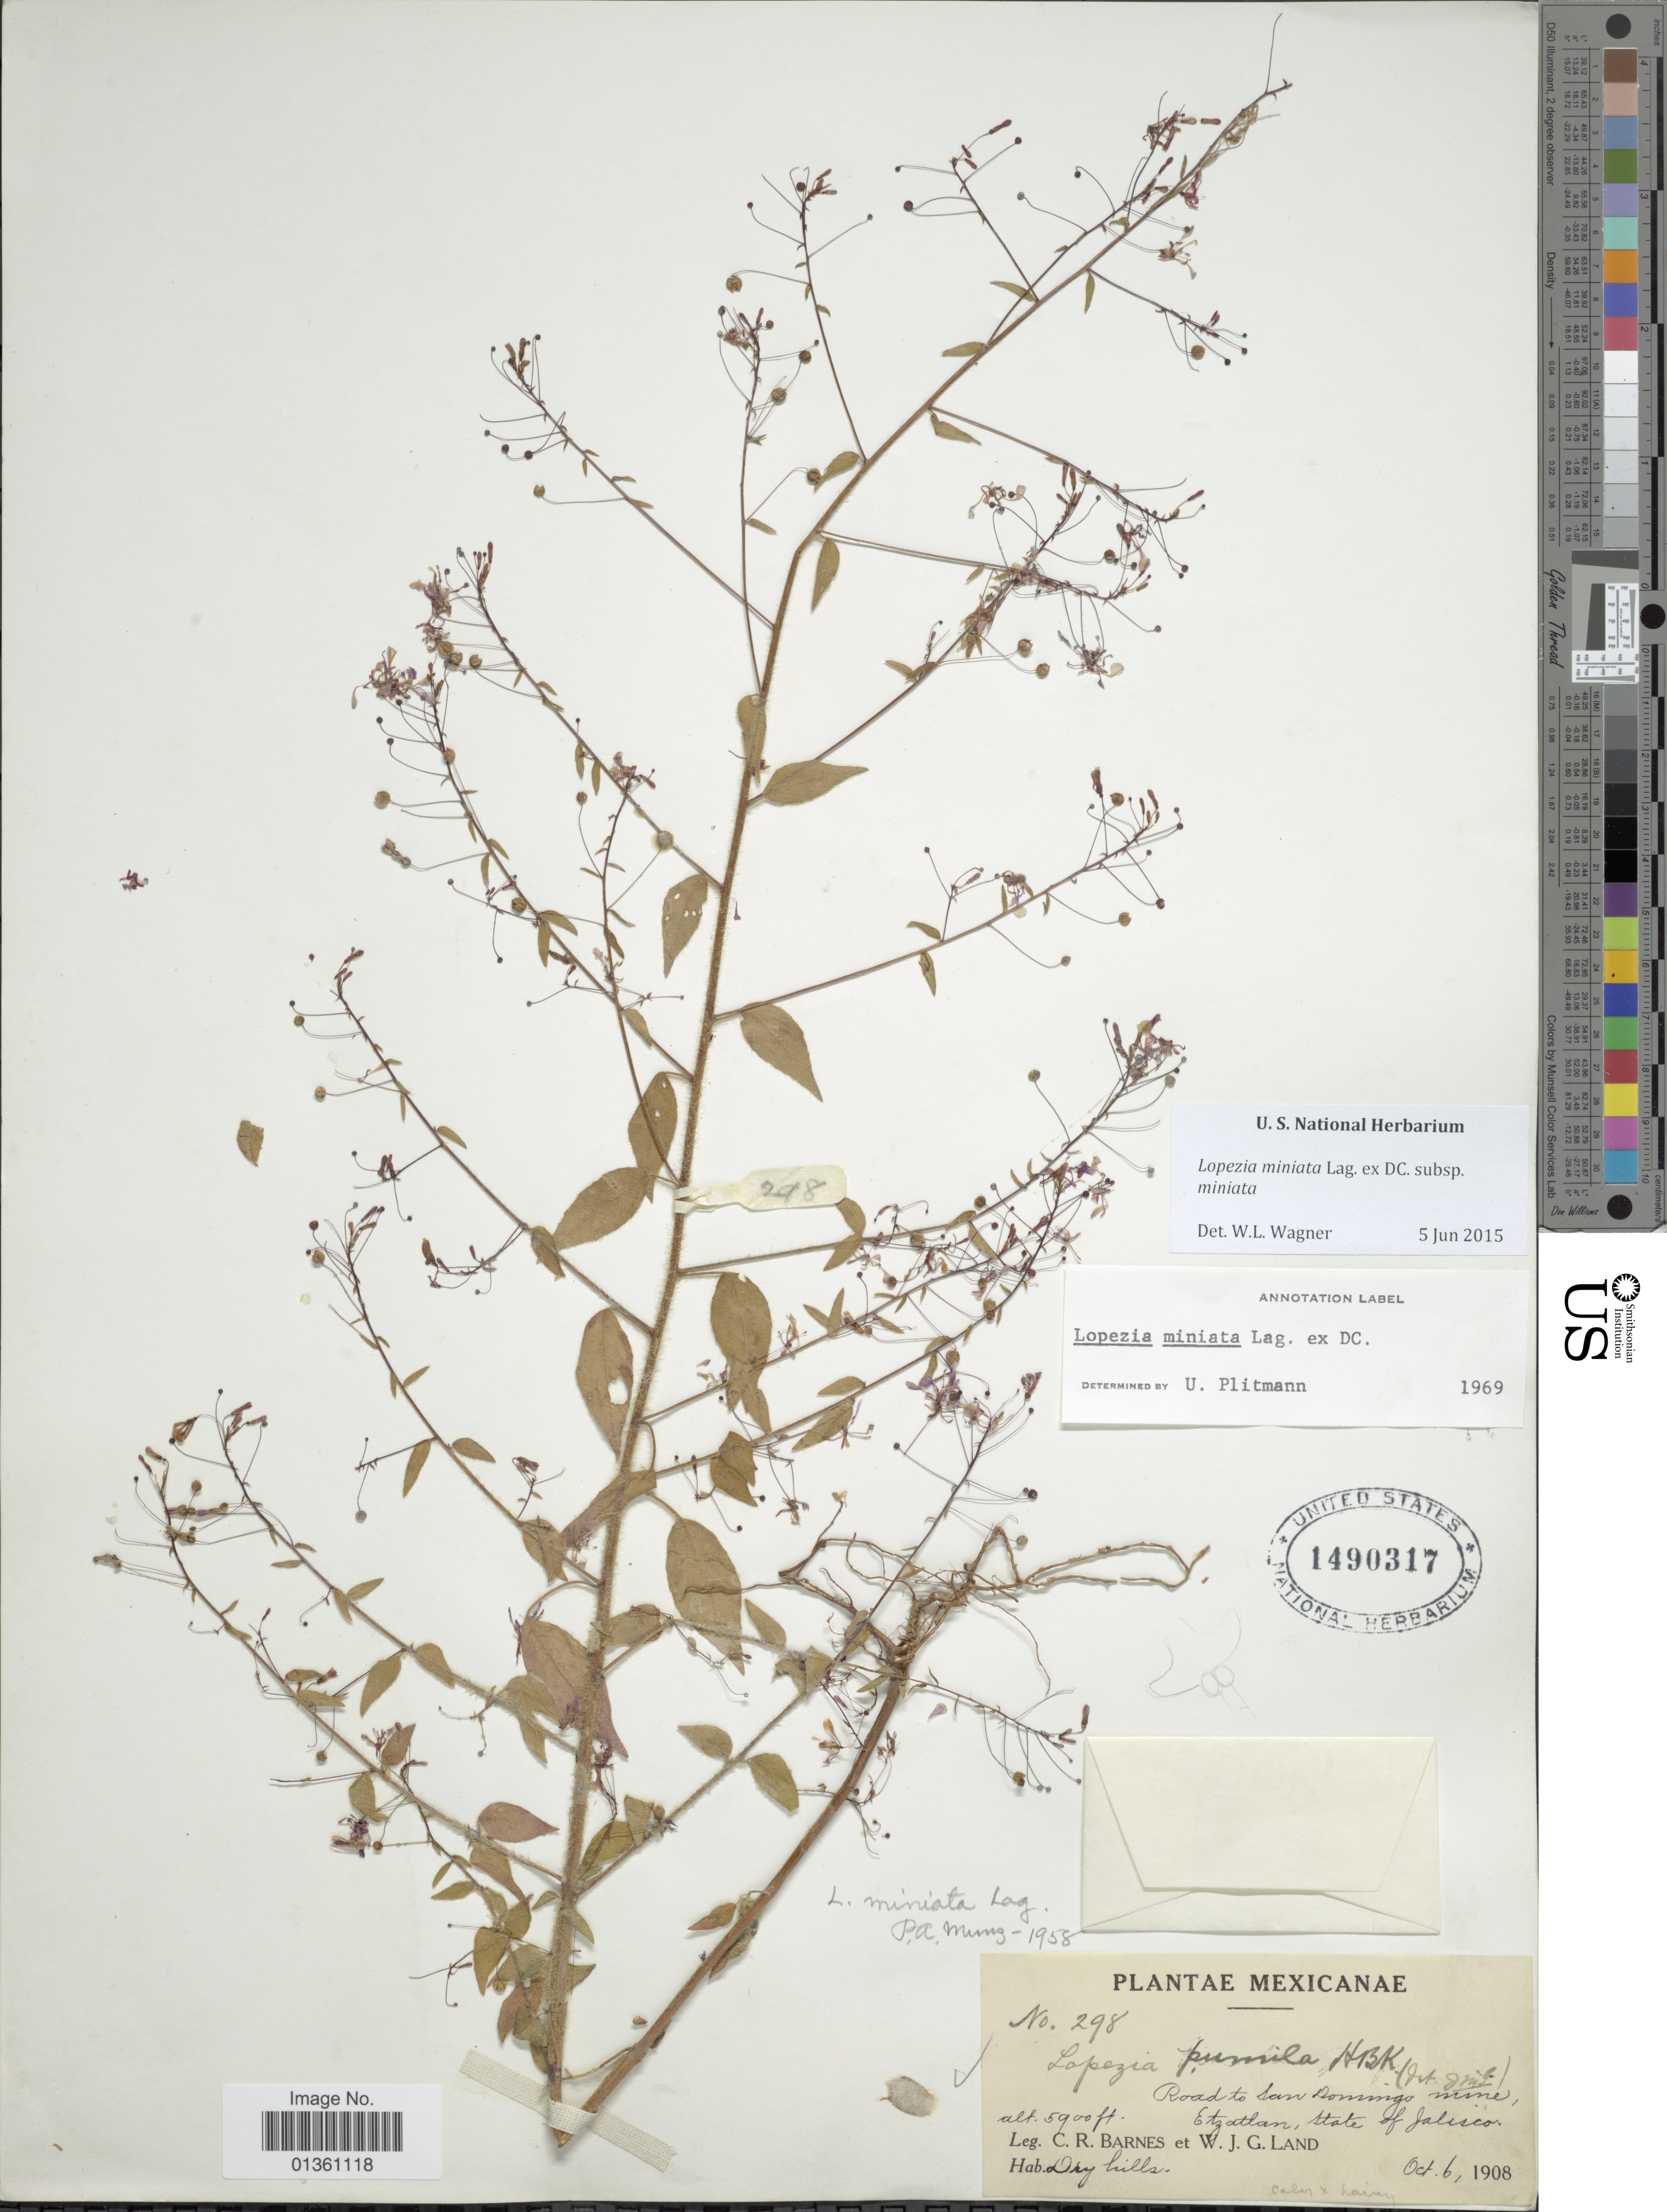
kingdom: Plantae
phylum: Tracheophyta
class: Magnoliopsida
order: Myrtales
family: Onagraceae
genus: Lopezia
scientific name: Lopezia miniata subsp. miniata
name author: Lag. ex DC.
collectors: C. R. Barnes & W. J. G. Land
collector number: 298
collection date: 1908-10-06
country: Mexico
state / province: Jalisco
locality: Road to San Domingo mine, Etzatlan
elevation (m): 1798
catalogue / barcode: US 1490317